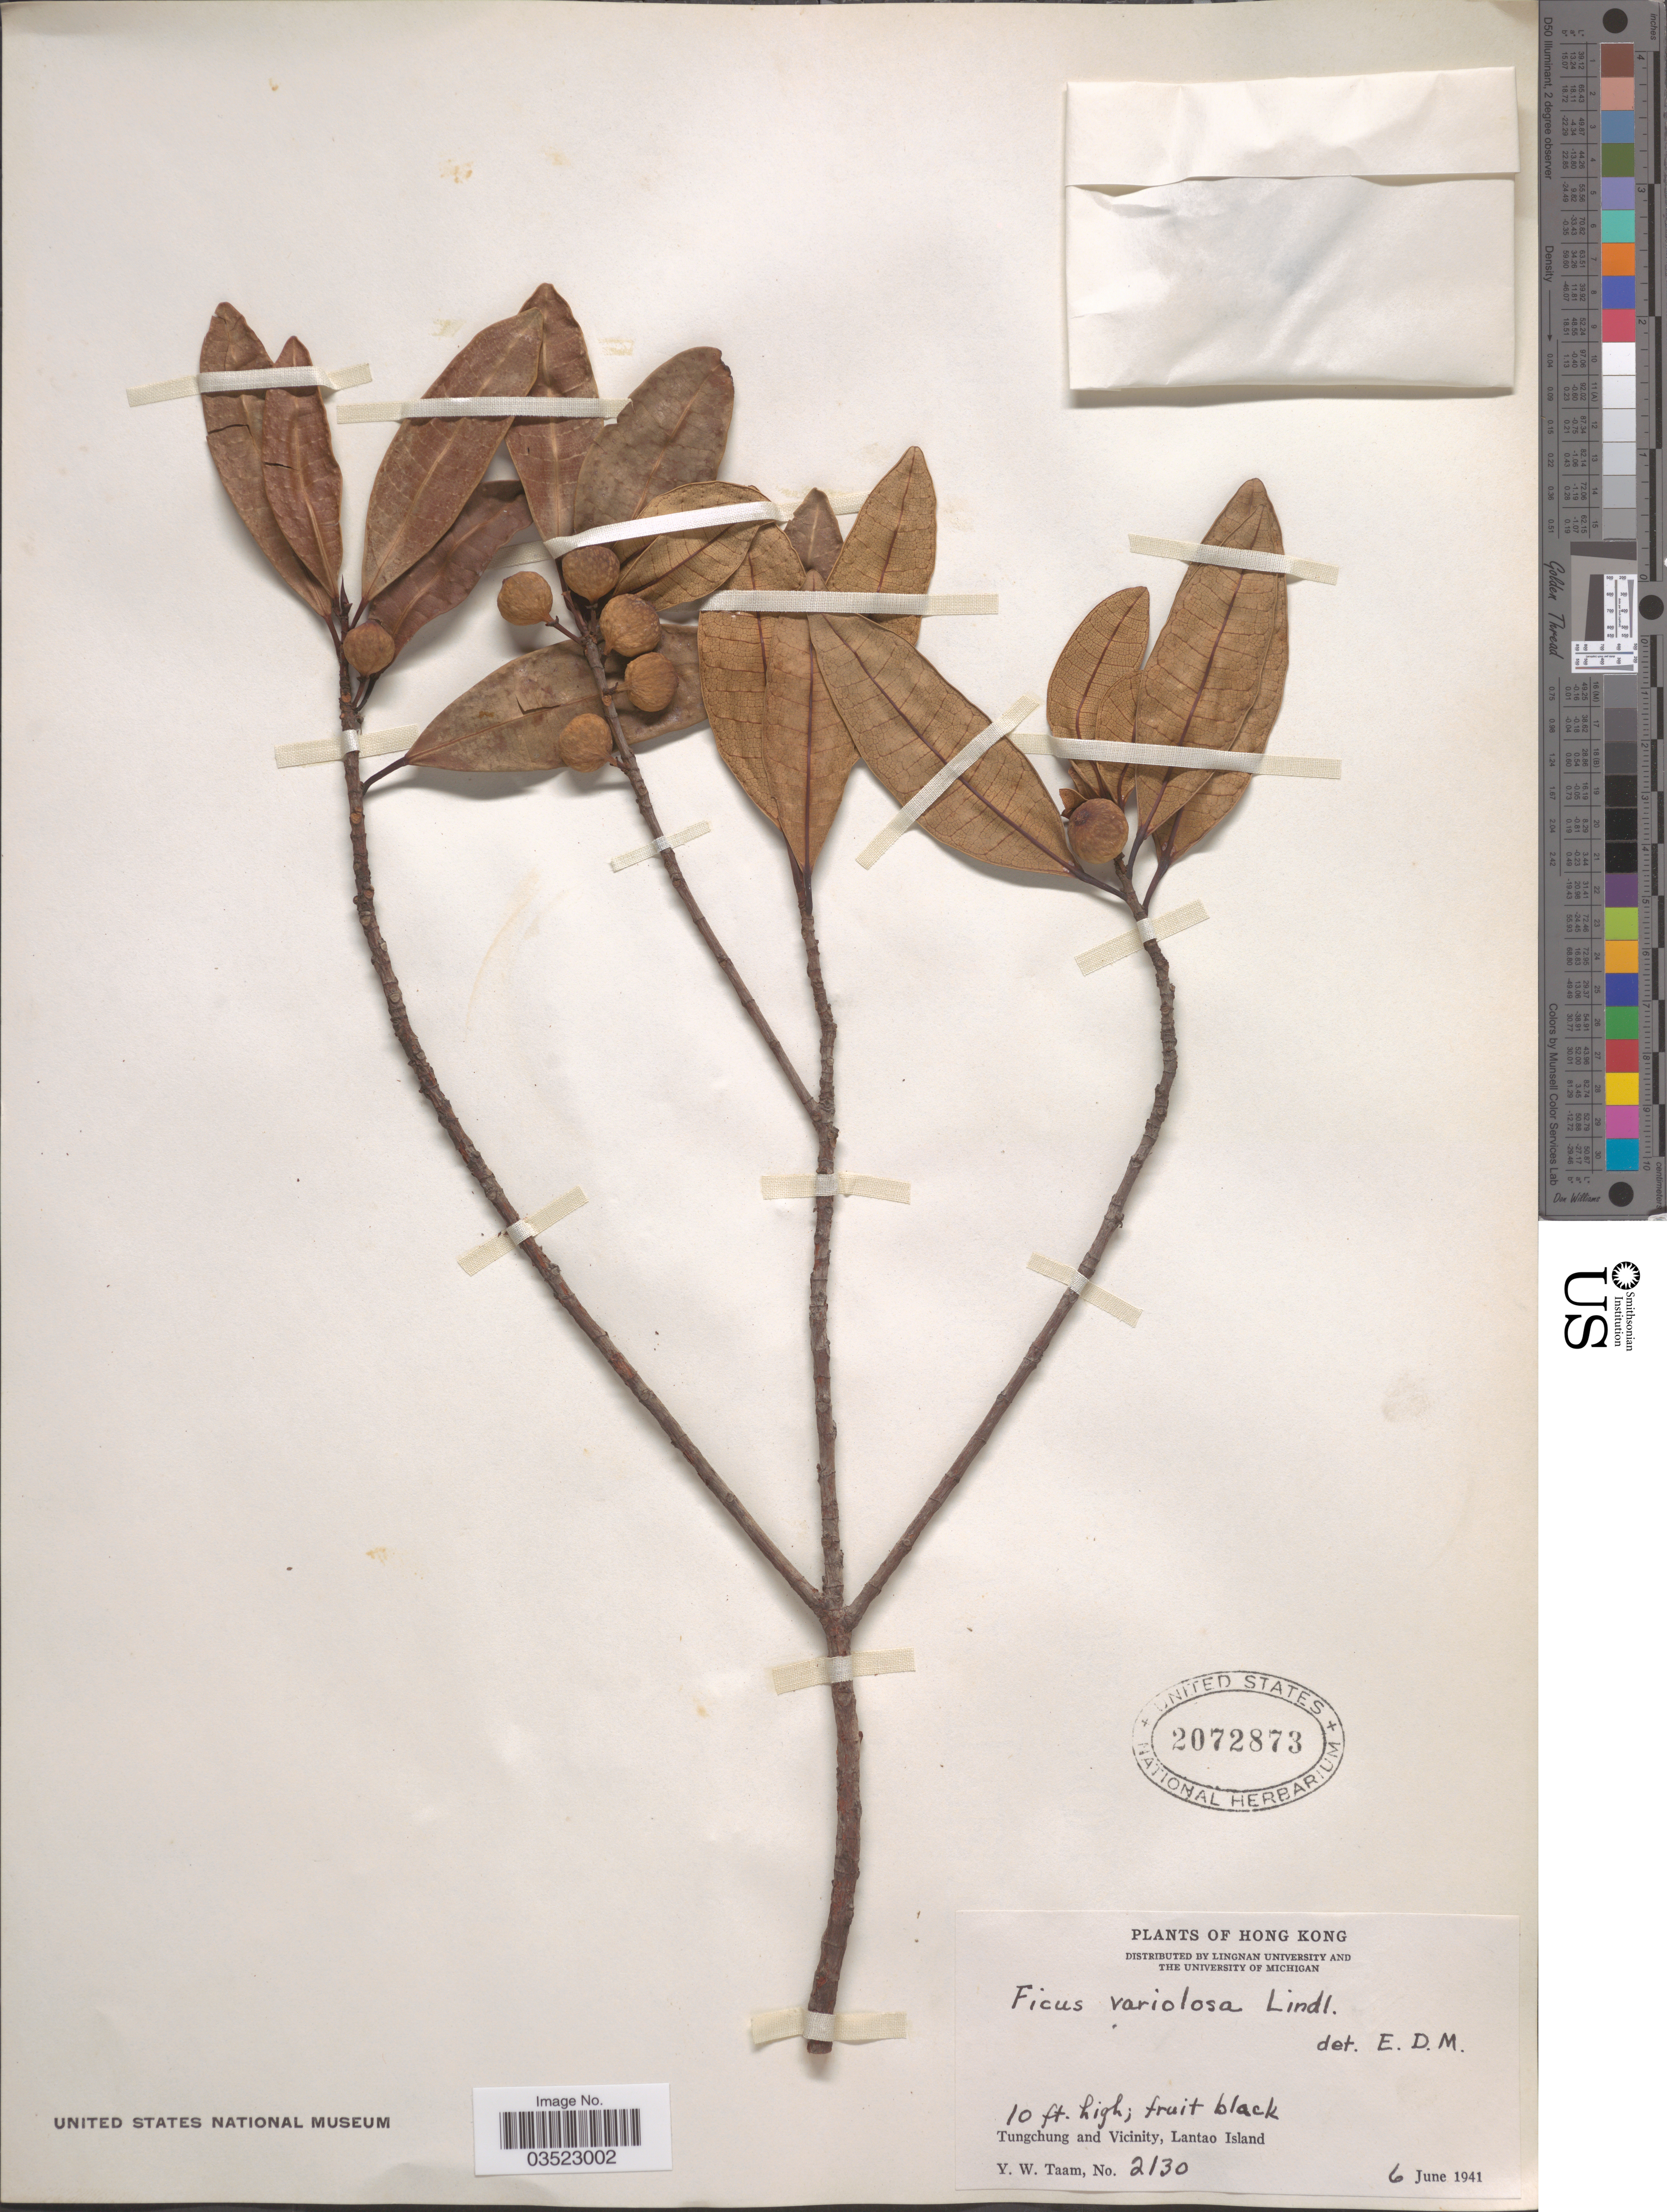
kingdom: Plantae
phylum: Tracheophyta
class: Magnoliopsida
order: Rosales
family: Moraceae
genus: Ficus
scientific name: Ficus variolosa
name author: Lindl. ex Benth.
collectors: Y. W. Taam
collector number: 2130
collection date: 1941-06-06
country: China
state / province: Hong Kong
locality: Tungchung and Vicinity, Lantao Island.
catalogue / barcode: US 2072873